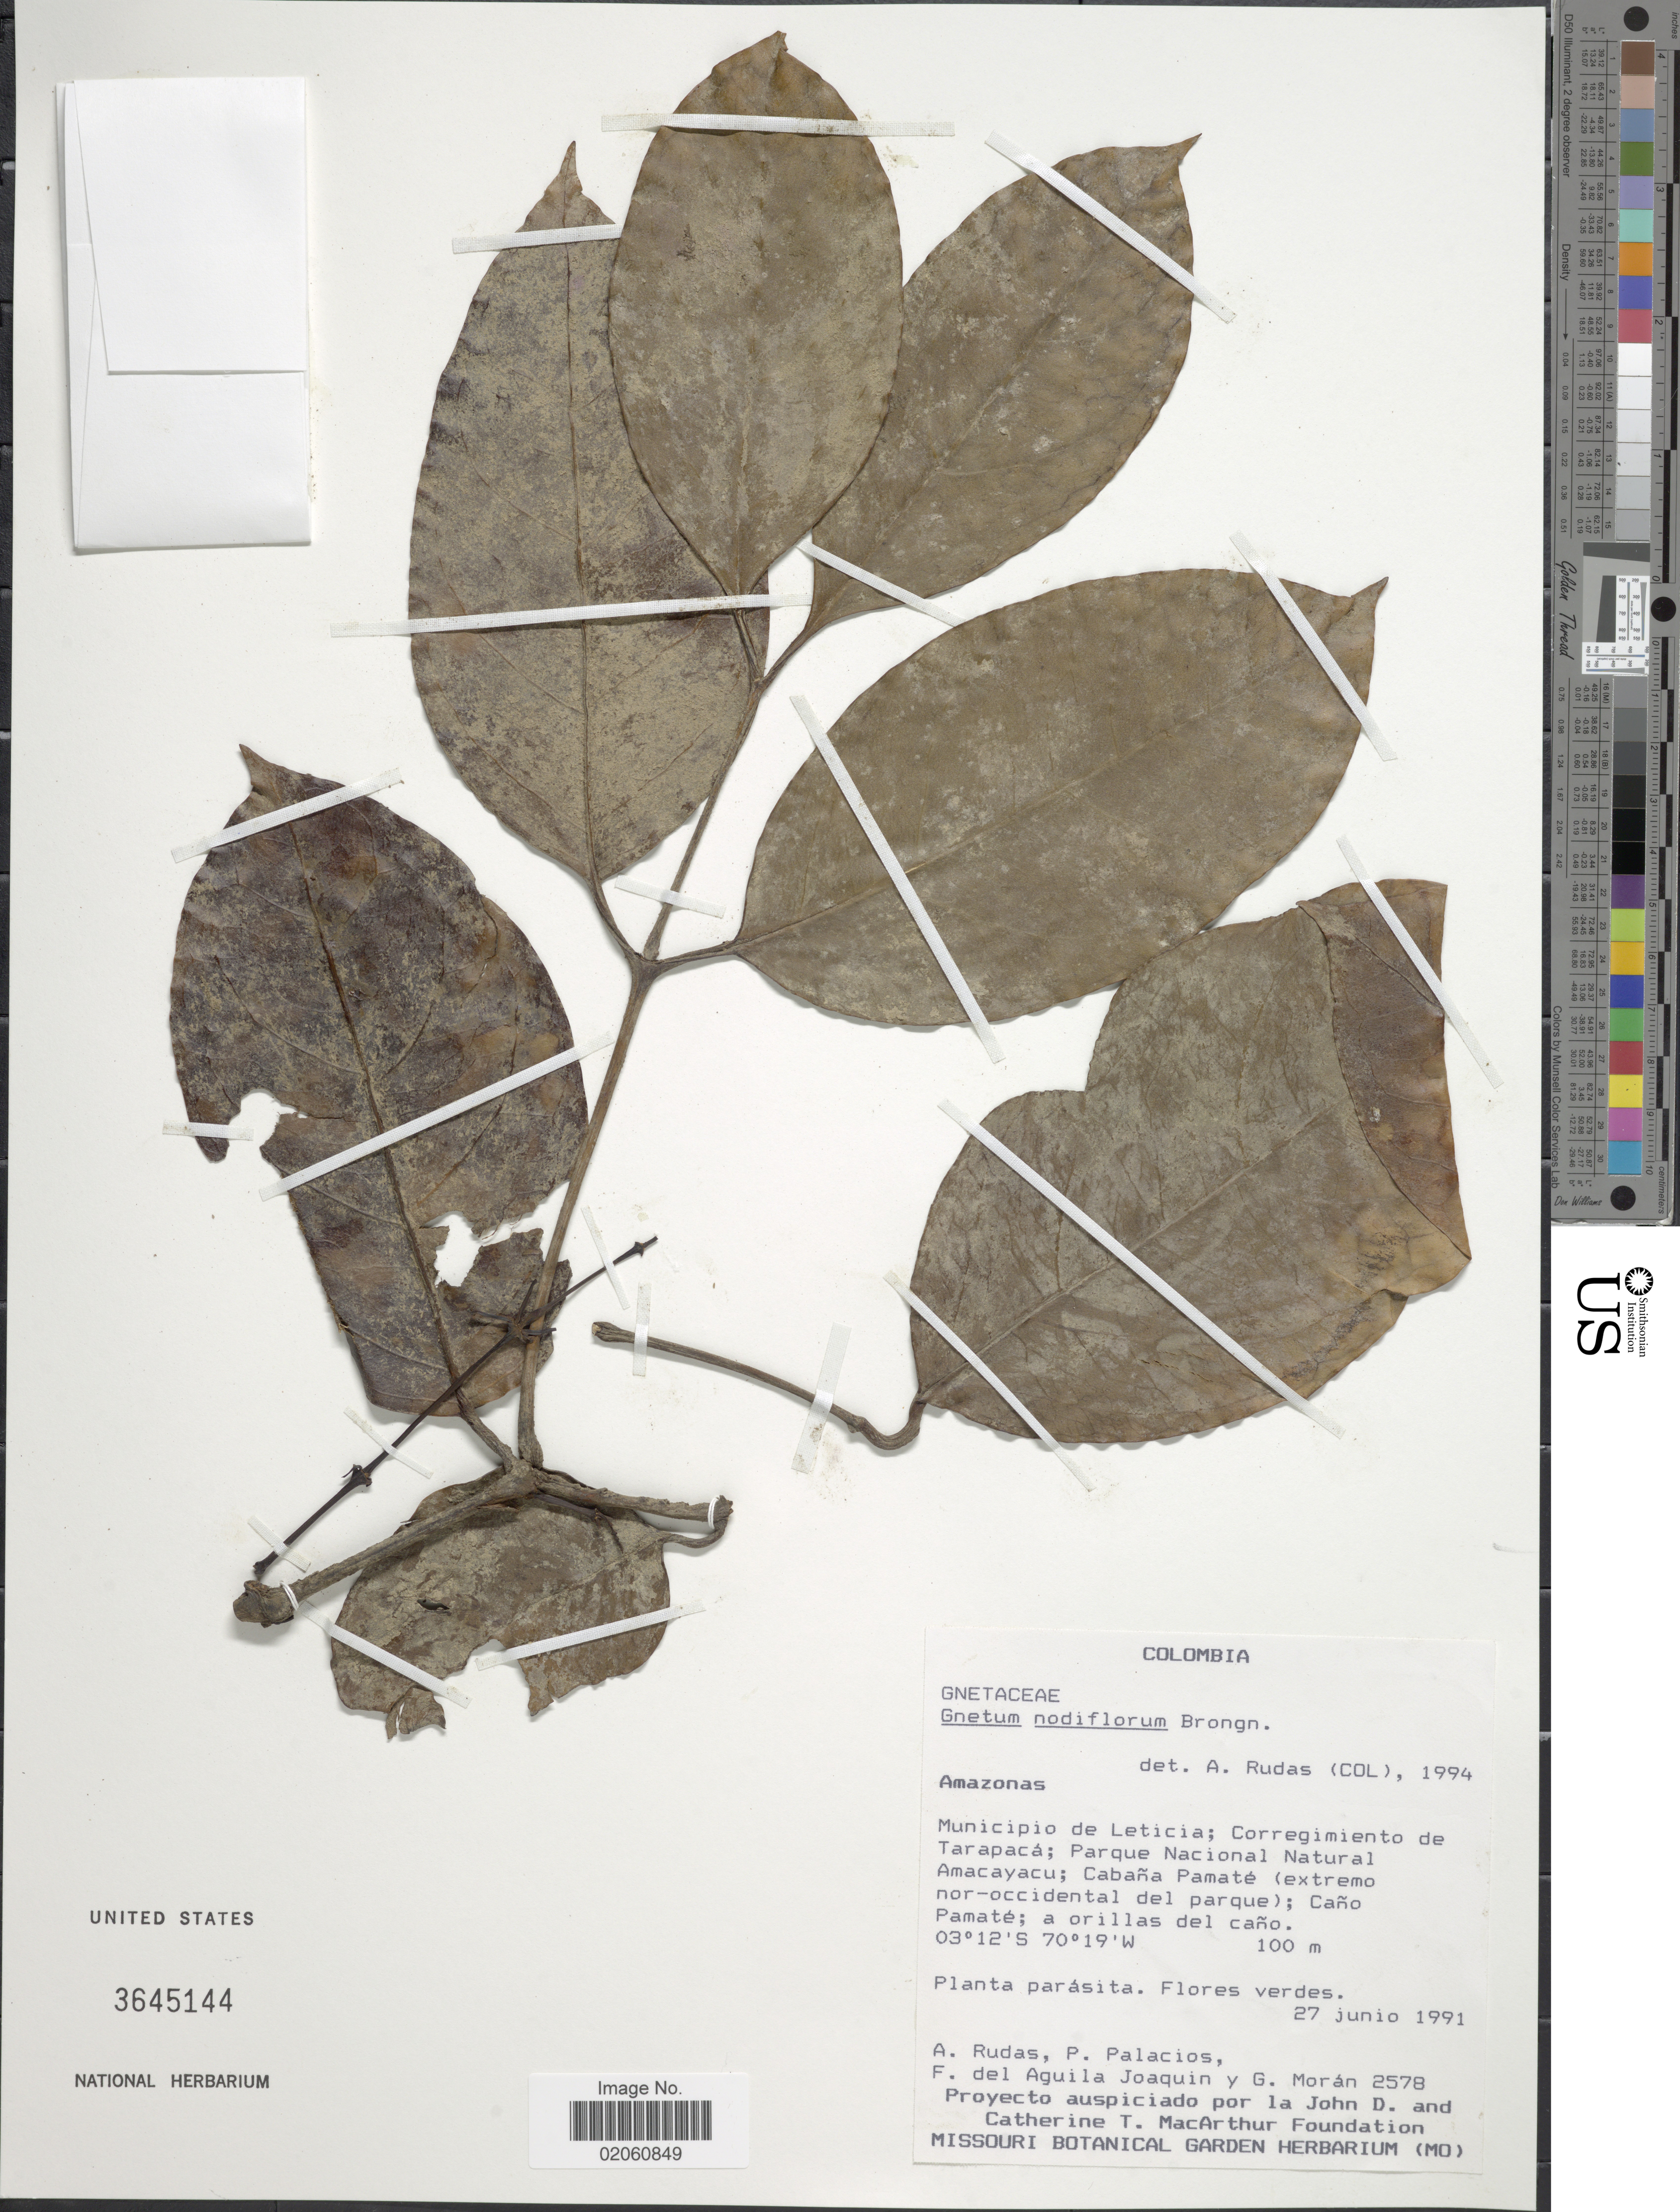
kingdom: Plantae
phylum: Tracheophyta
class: Gnetopsida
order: Gnetales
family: Gnetaceae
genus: Gnetum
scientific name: Gnetum nodiflorum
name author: Brongn.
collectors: A. Rudas, P. Palacios, F. de Aguila Joaquin & G. Moran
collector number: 2578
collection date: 1991-06-27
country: Colombia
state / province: Amazônas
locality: Municipio de Leticia; Corregimiento de Tarapacá; Parque Nacional Natural Amacayacu; Cabaña Pamaté (extremo nor-occidental del parque); Caño Pamaté; a orillas del caño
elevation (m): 100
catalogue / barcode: US 3645144